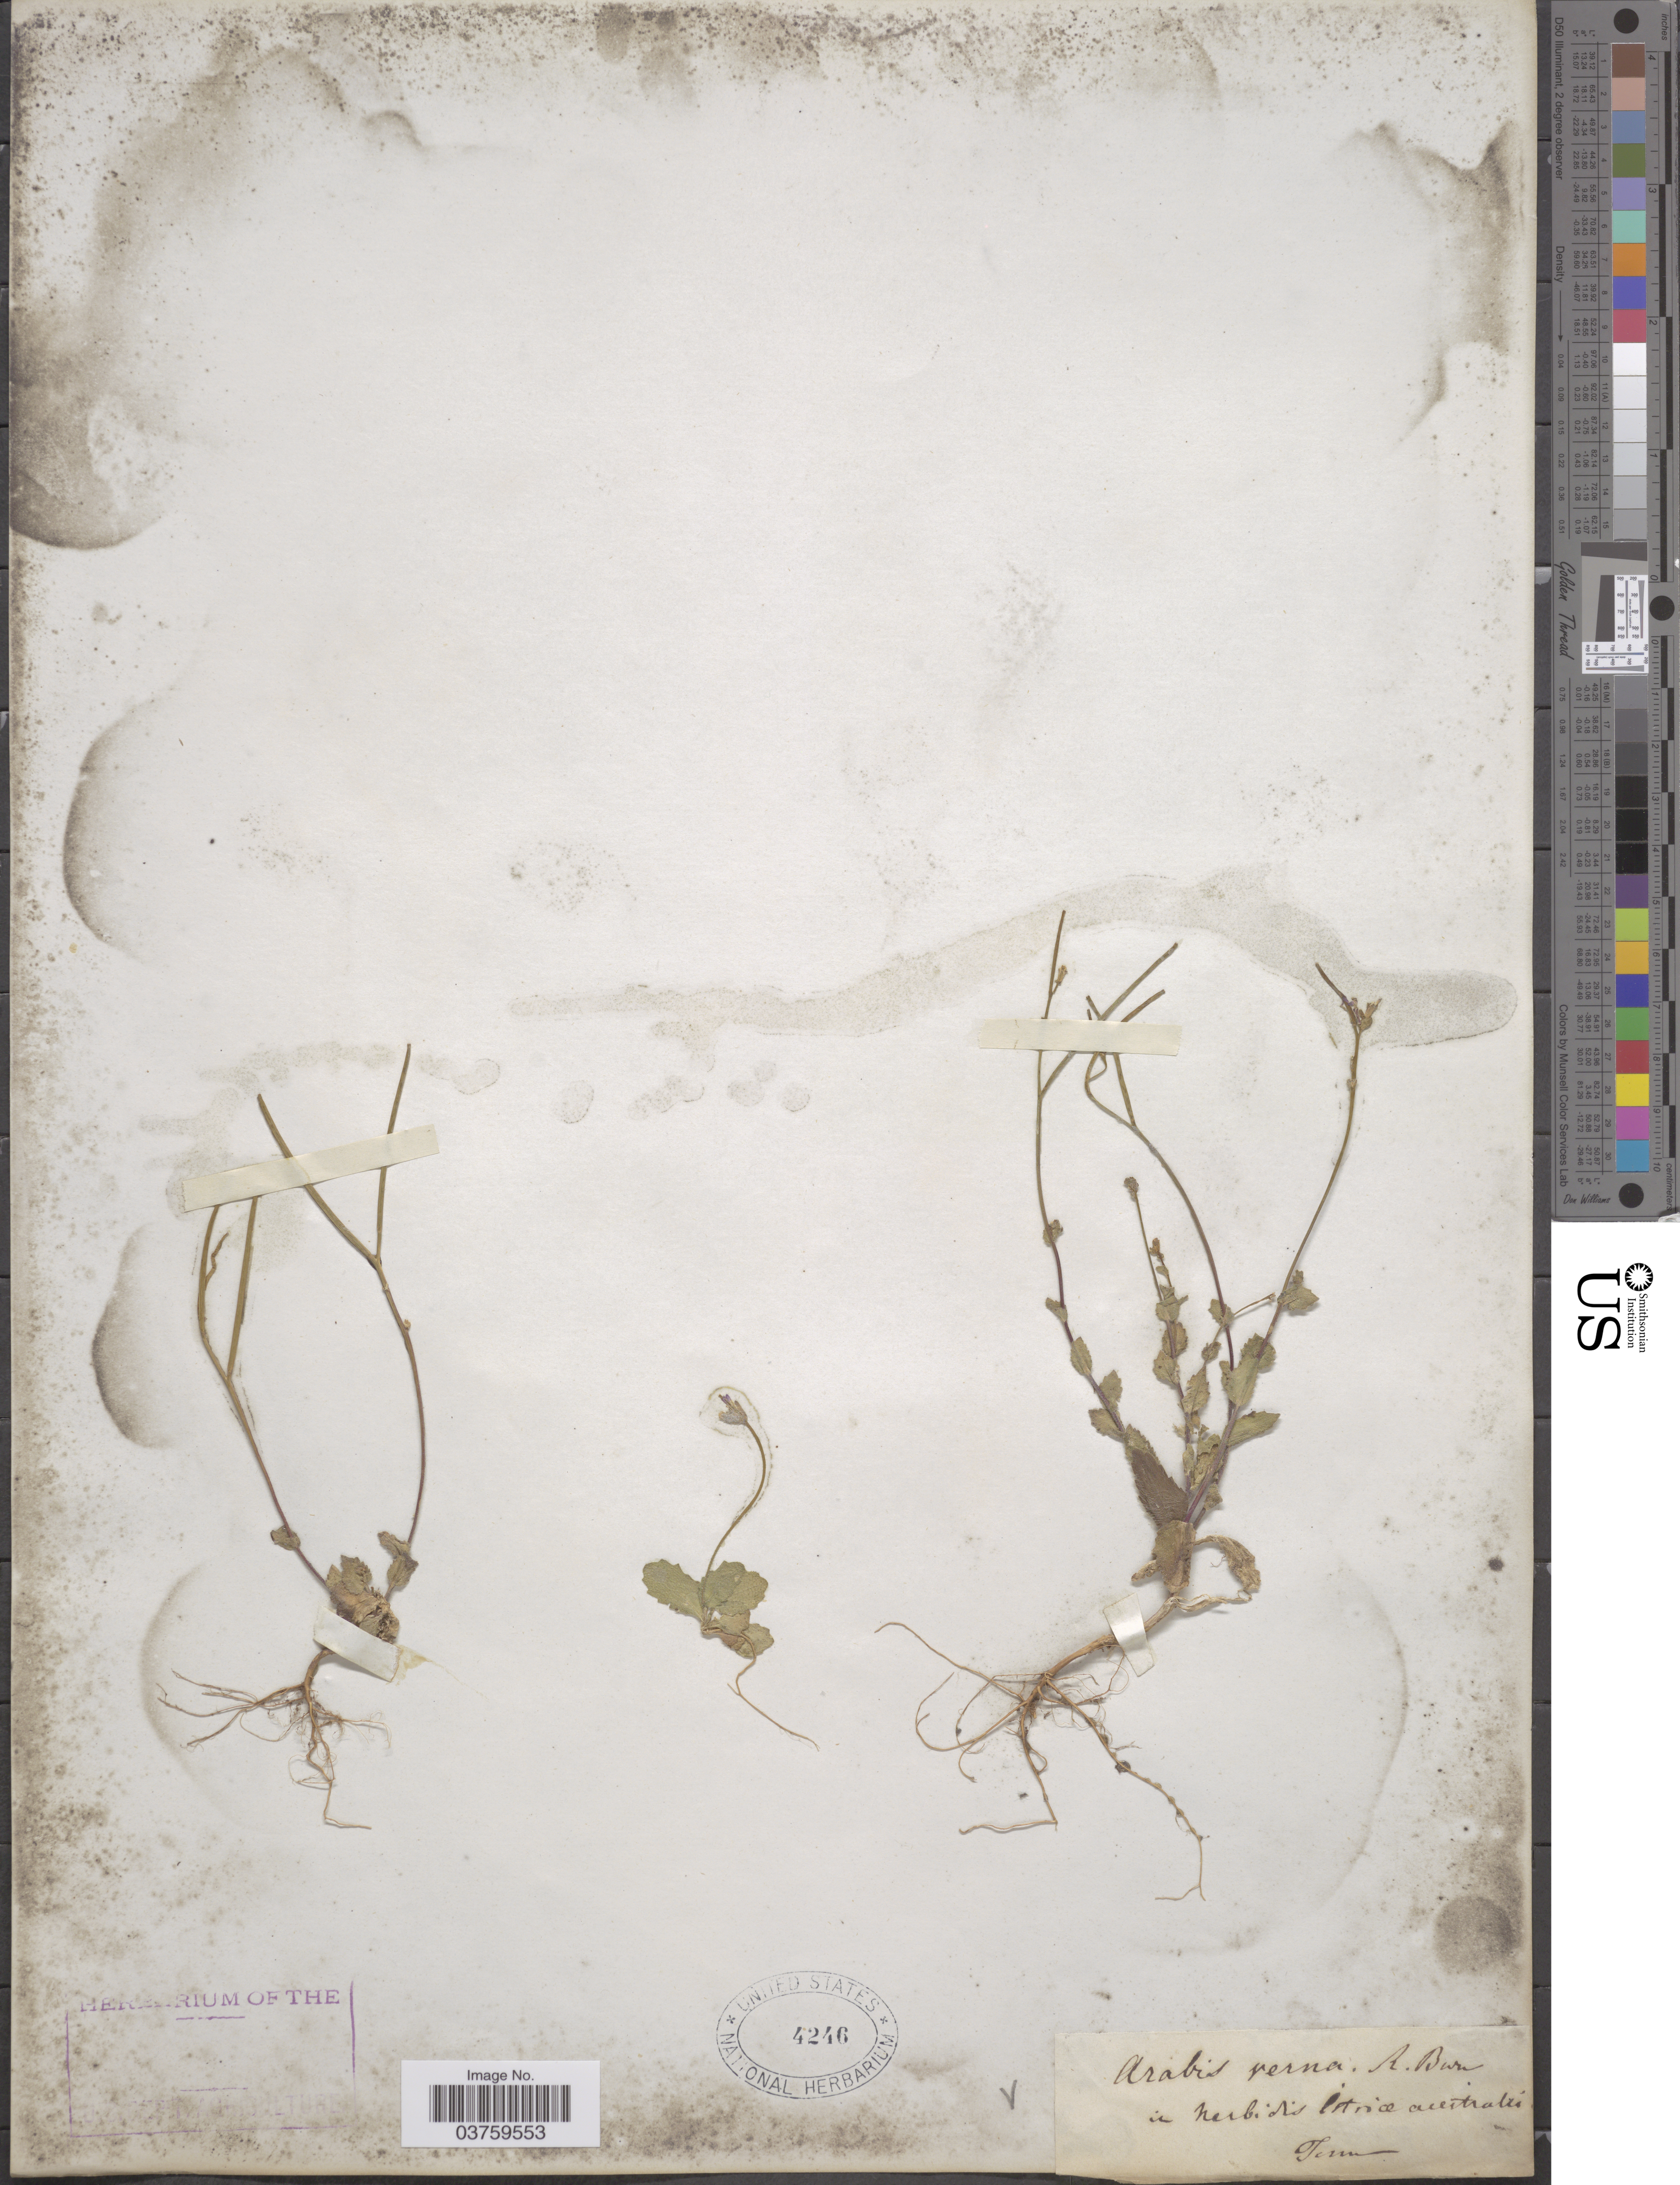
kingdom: Plantae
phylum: Tracheophyta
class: Magnoliopsida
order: Brassicales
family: Brassicaceae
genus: Arabis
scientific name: Arabis verna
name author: W.T. Aiton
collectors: Tomm.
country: Italy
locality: In Nerbidis Istriae autsralis.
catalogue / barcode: US 4246